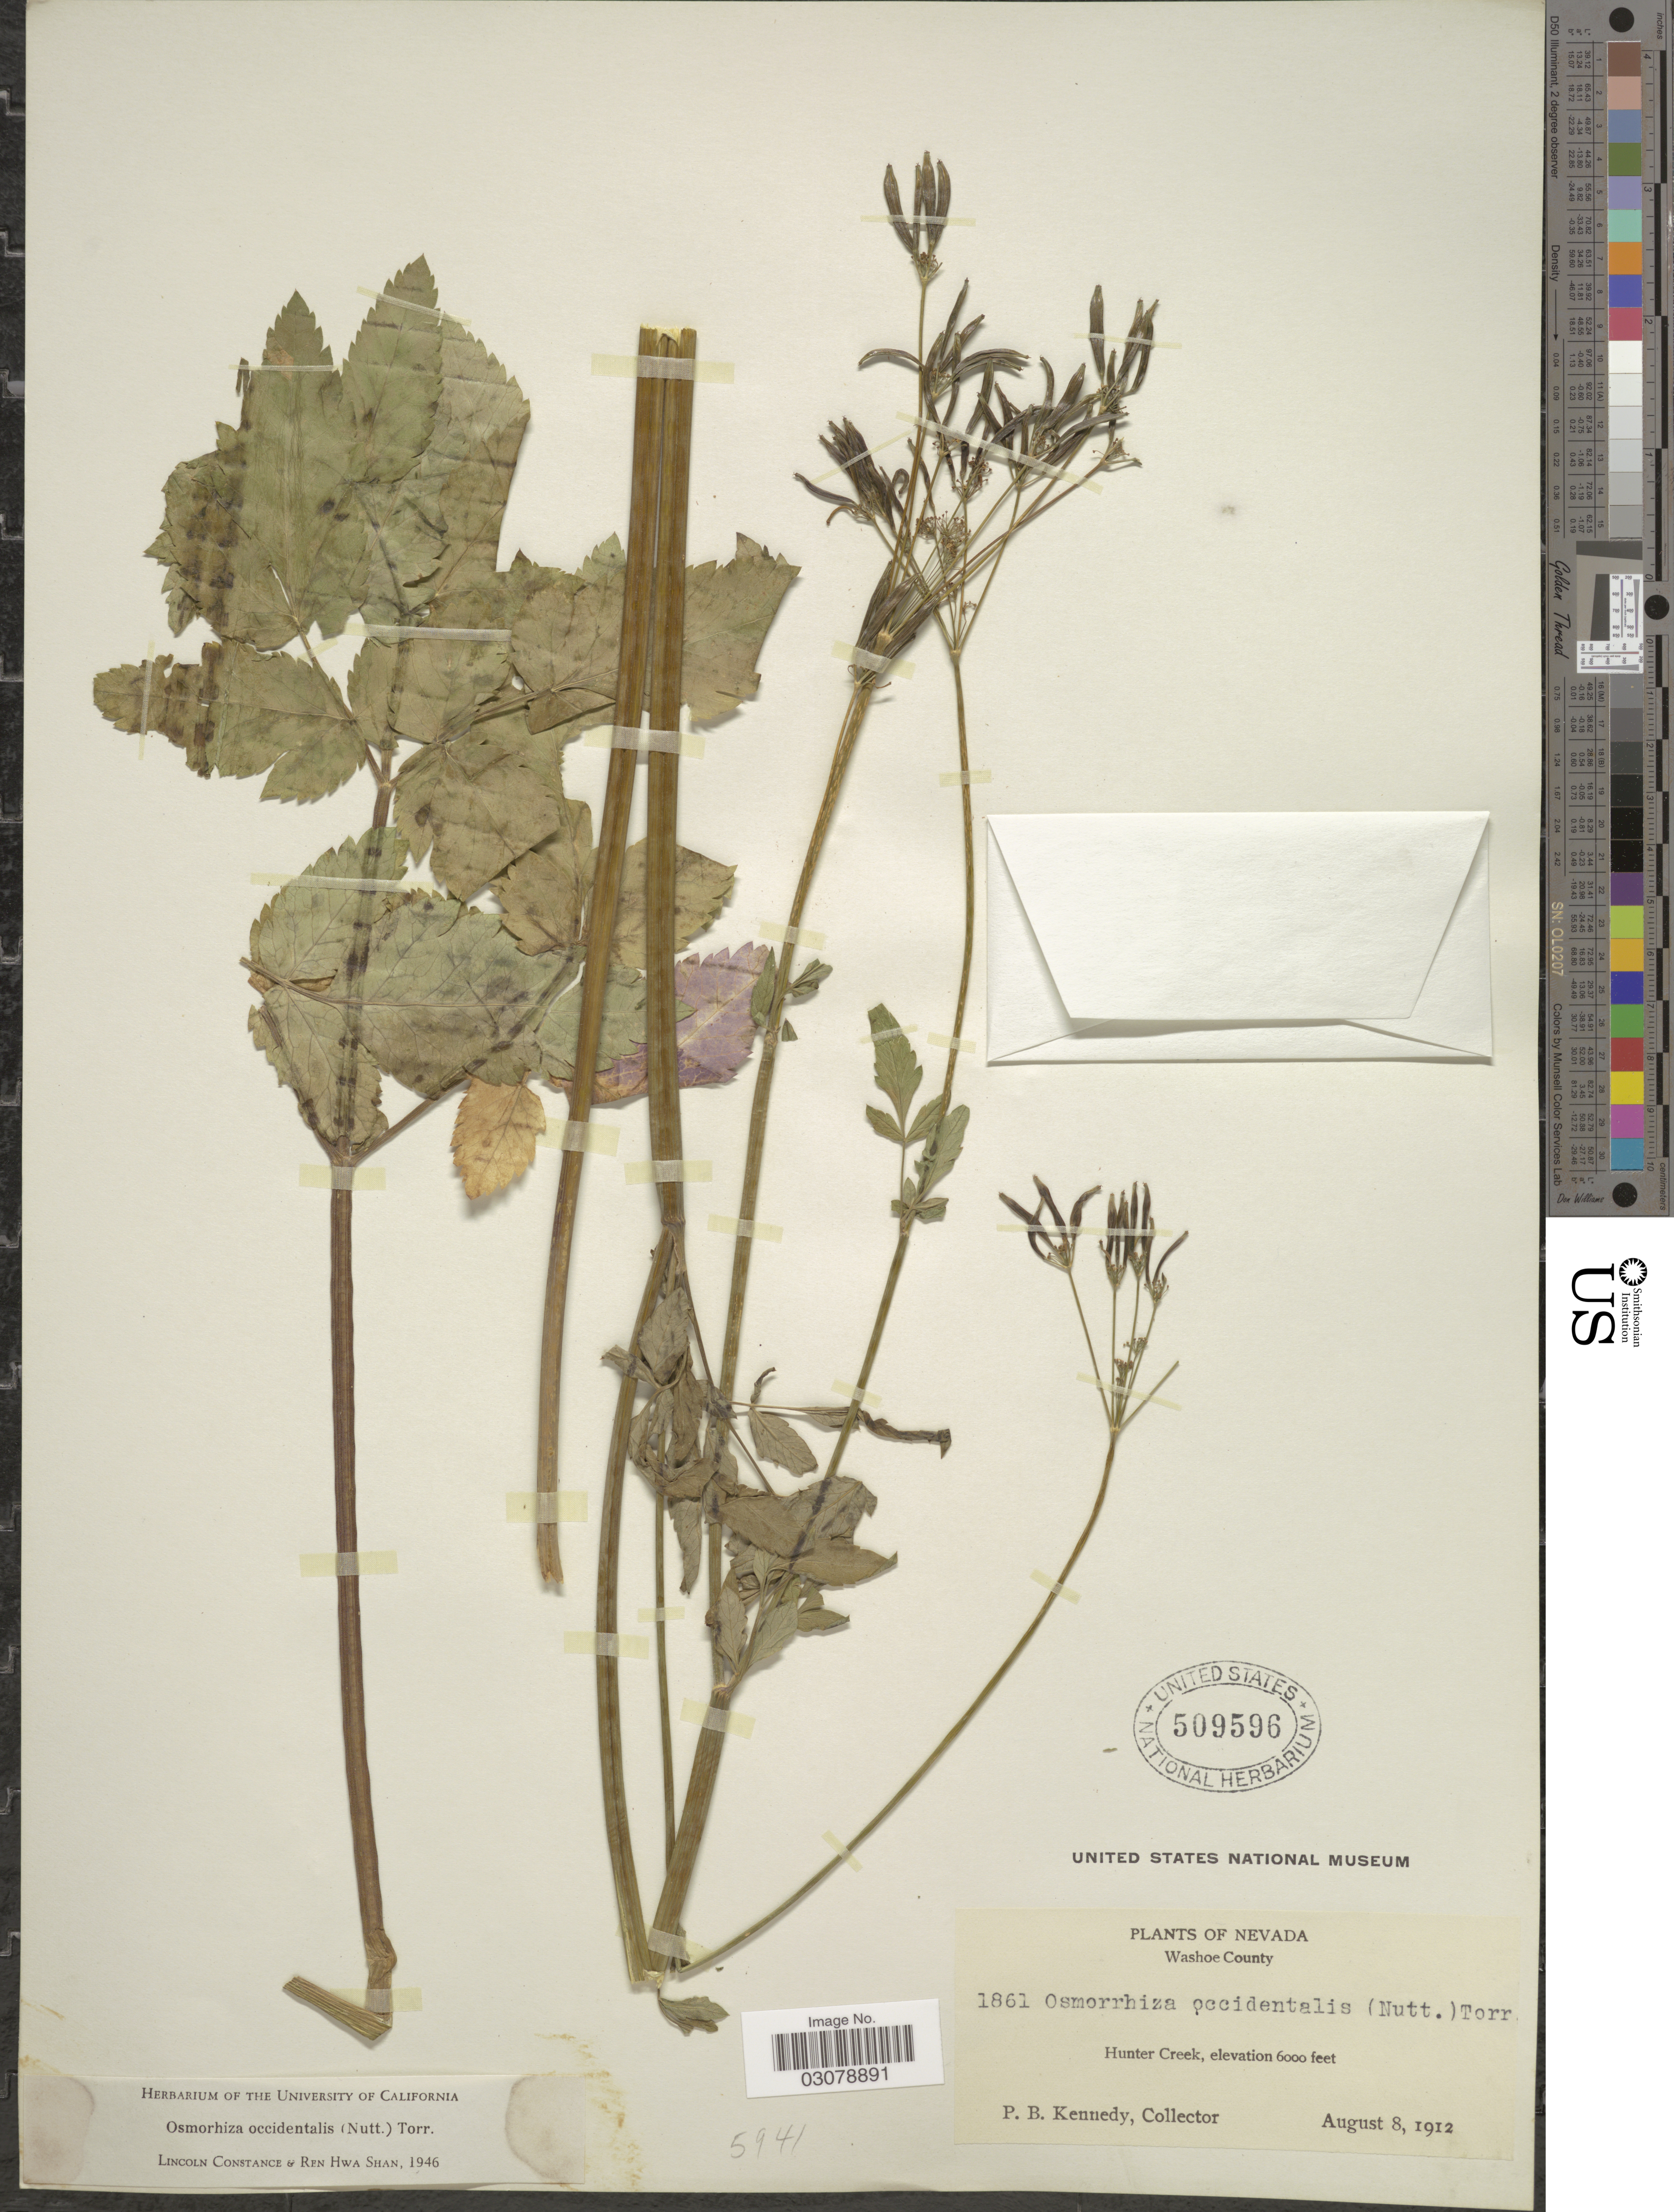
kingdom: Plantae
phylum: Tracheophyta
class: Magnoliopsida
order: Apiales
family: Apiaceae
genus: Osmorhiza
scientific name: Osmorhiza occidentalis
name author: (Nutt.) Torr.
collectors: P. B. Kennedy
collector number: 1861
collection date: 1912-08-08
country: United States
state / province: Nevada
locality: Washoe County, Hunter Creek.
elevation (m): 1829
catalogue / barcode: US 509596